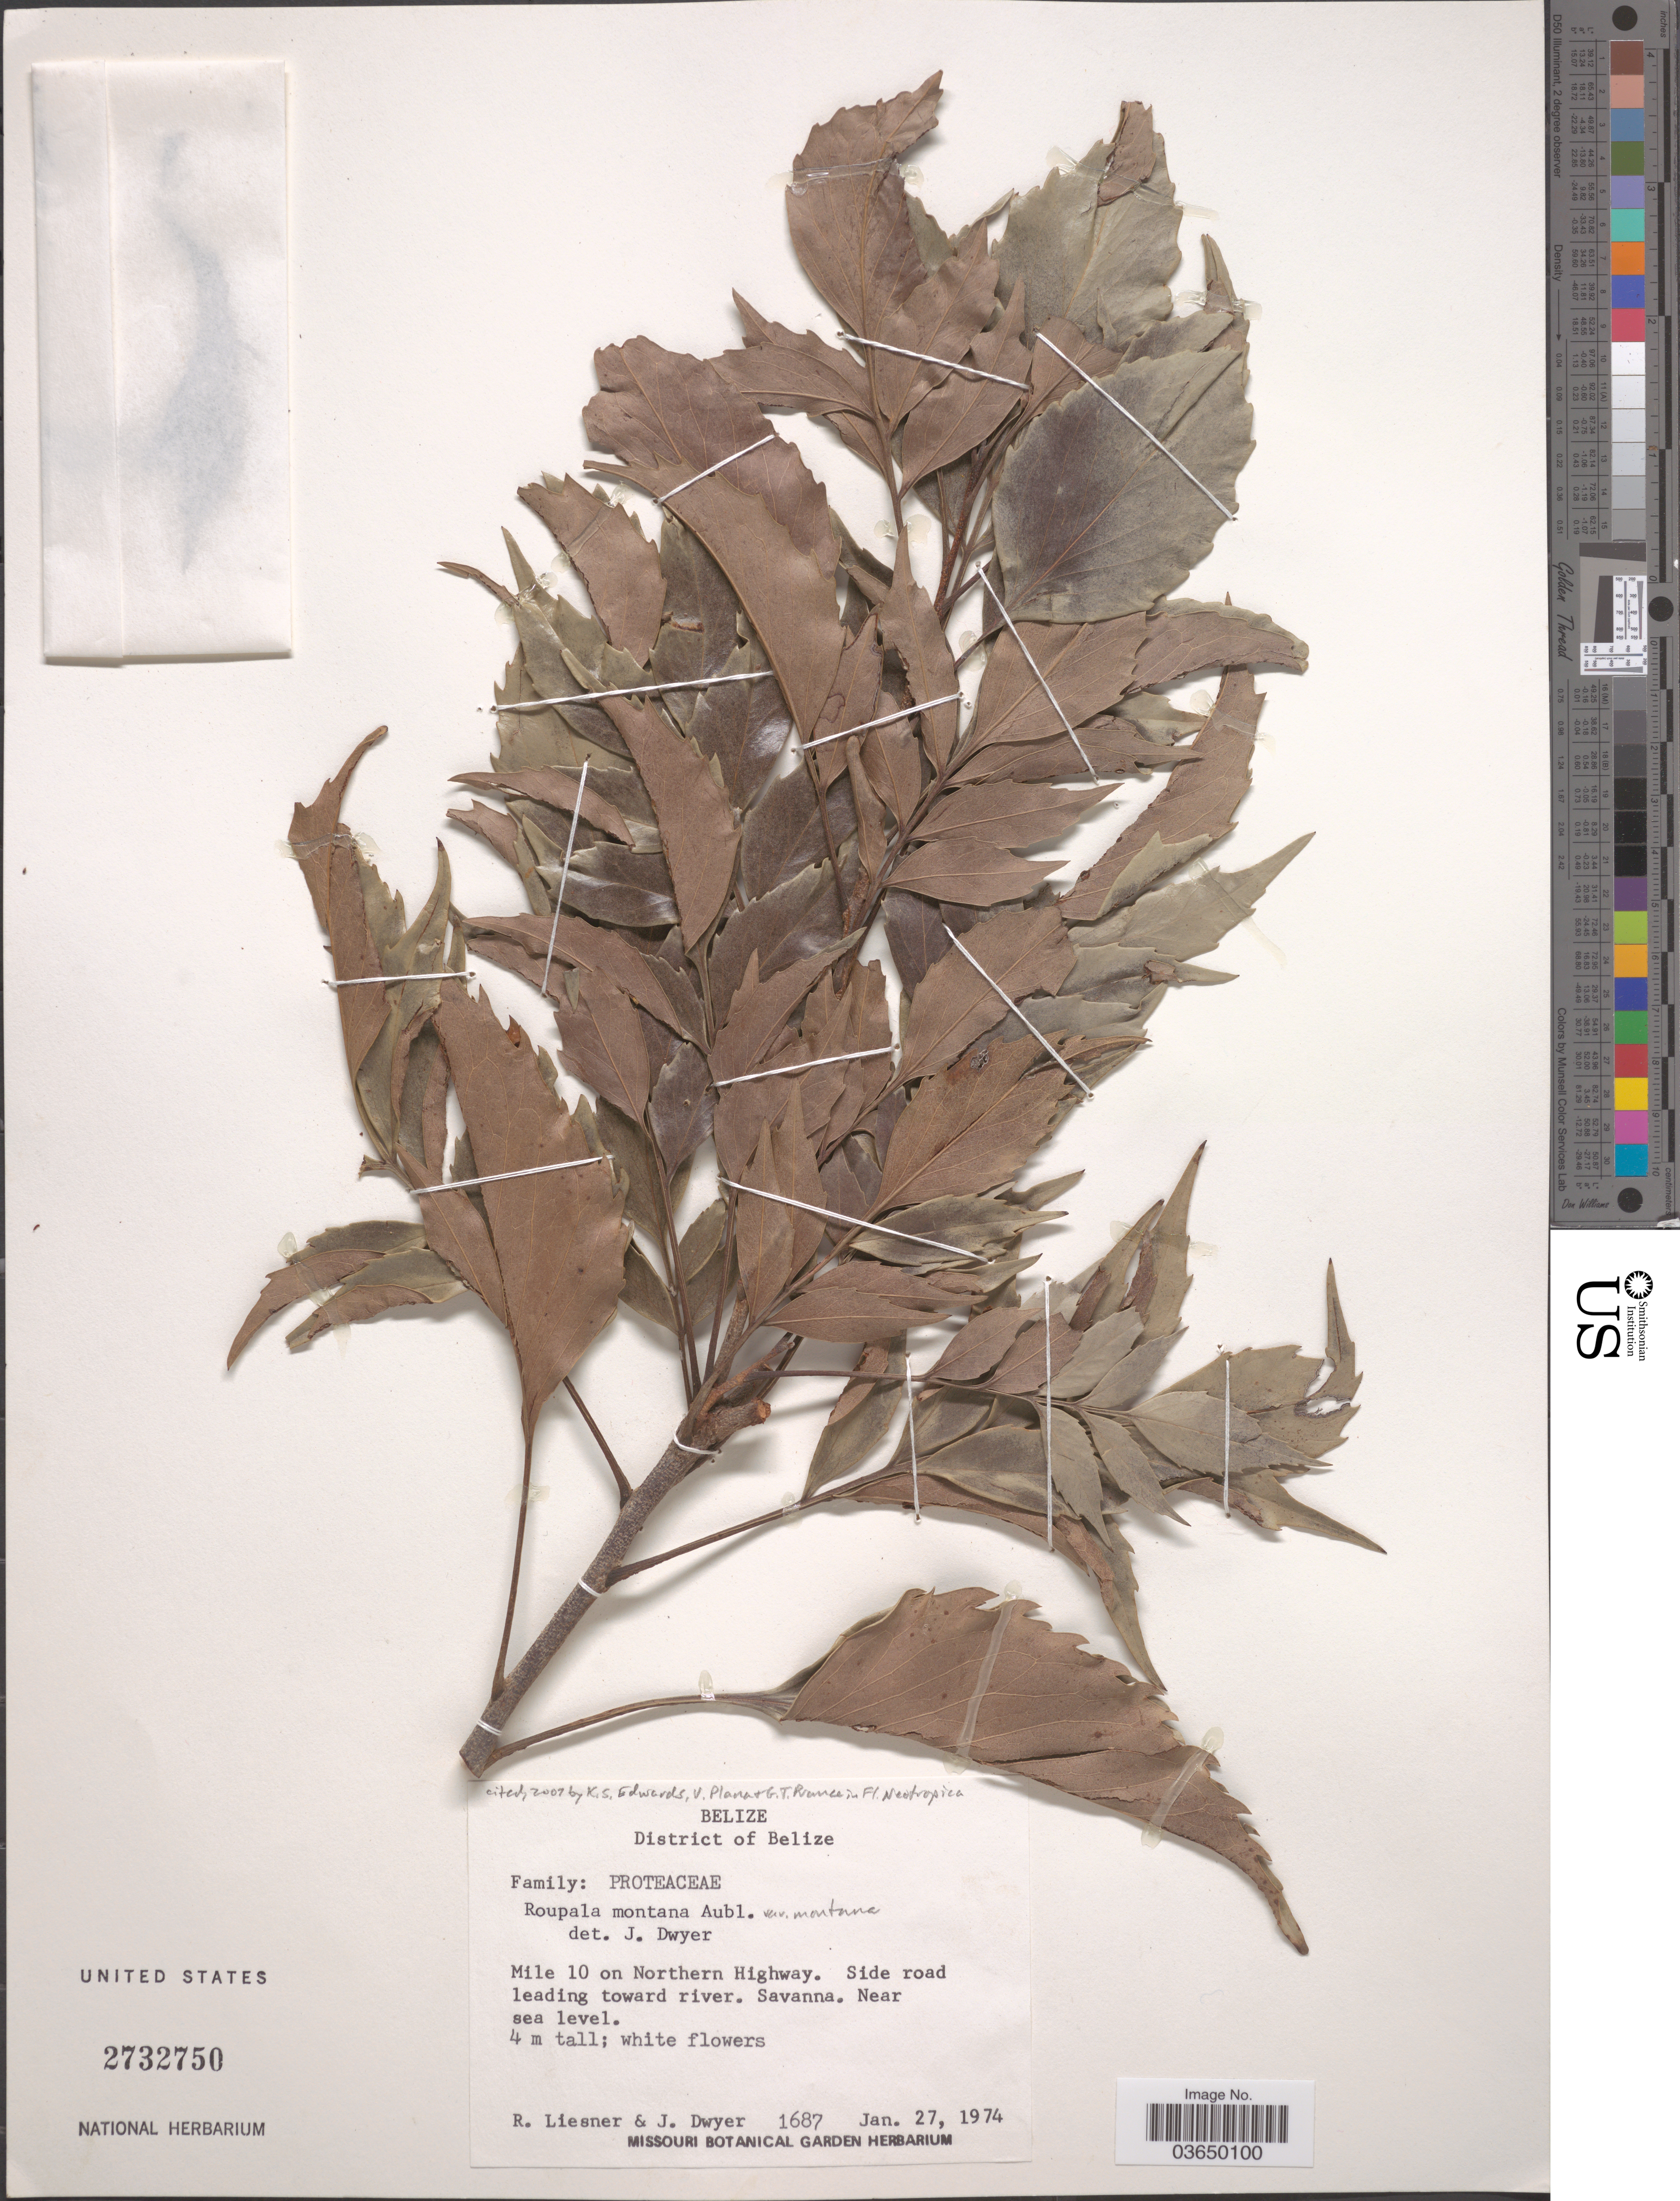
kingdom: Plantae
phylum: Tracheophyta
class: Magnoliopsida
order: Proteales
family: Proteaceae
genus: Roupala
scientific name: Roupala montana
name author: Aubl.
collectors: R. L. Liesner & J. Dwyer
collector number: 1687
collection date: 1974-01-27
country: Belize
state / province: Belize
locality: District of Belize. Mile 10 on Northern Highway. Side road leading toward river.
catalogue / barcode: US 2732750